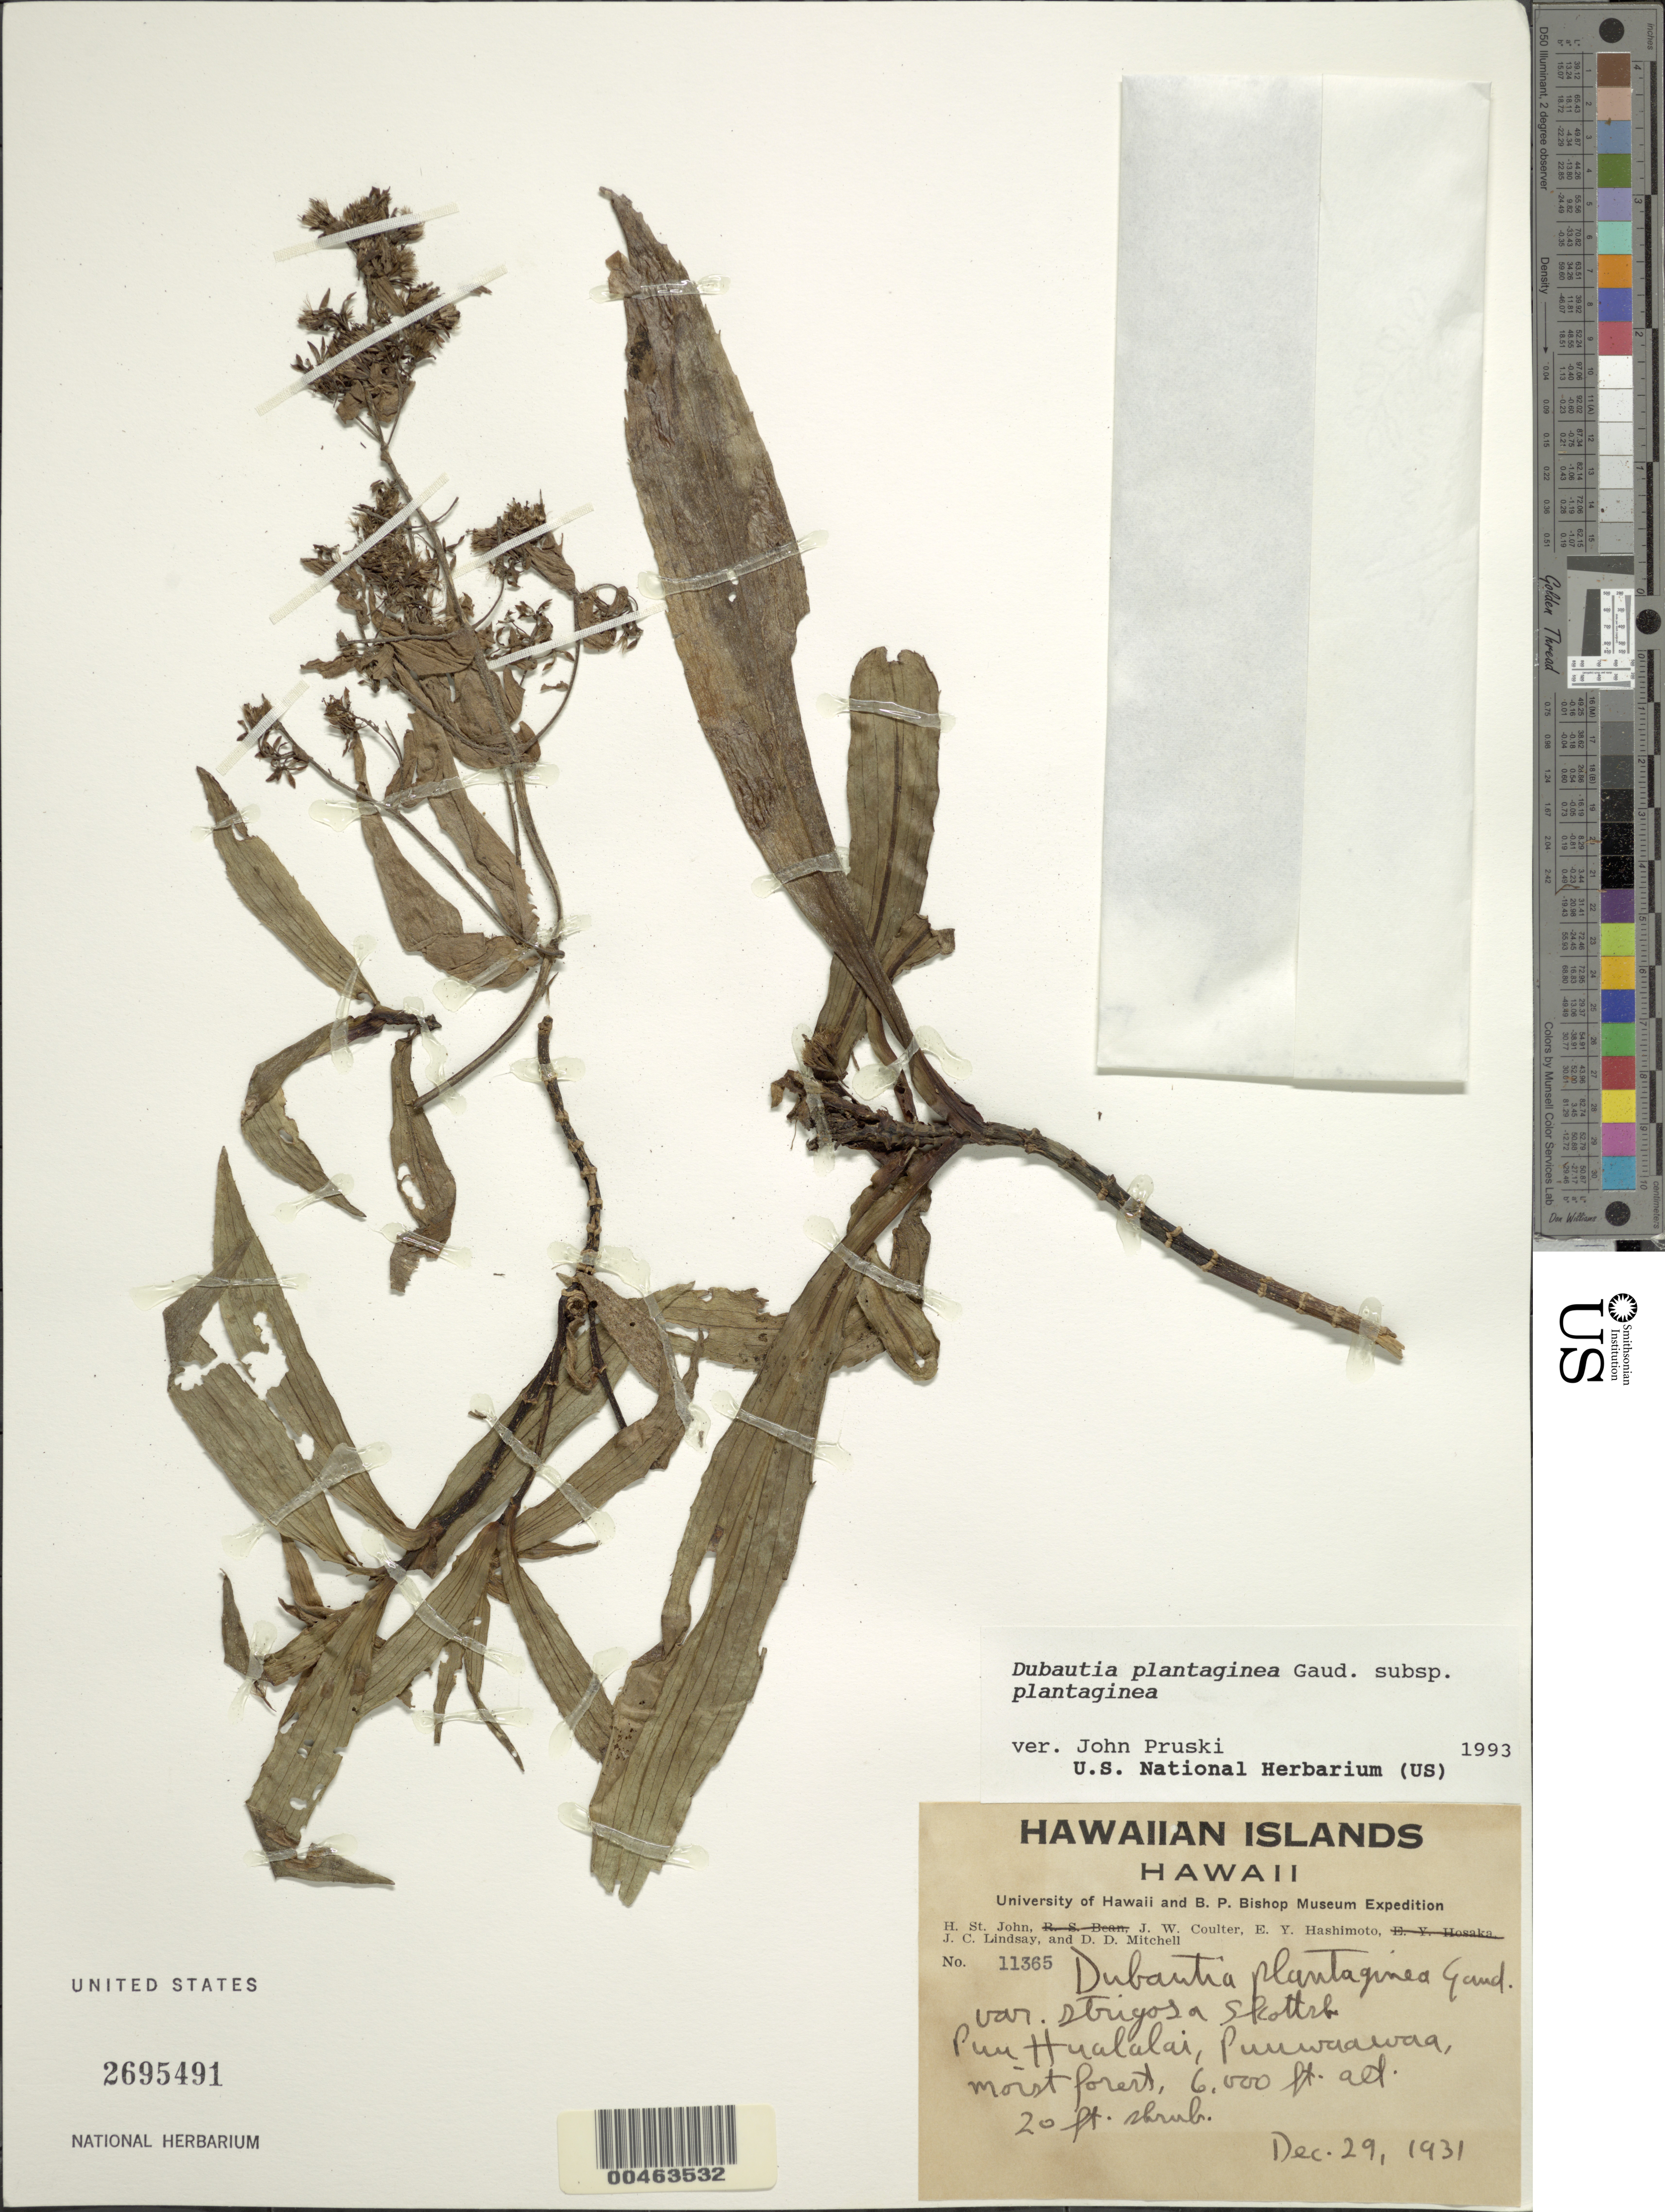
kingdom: Plantae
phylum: Tracheophyta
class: Magnoliopsida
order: Asterales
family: Asteraceae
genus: Dubautia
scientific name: Dubautia plantaginea subsp. plantaginea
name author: Gaudich.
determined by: Pruski, J. F.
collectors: H. St. John, J. W. Coulter & E. Hashimoto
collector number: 11365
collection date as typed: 29 Dec 1931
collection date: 1931-12-29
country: United States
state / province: Hawaii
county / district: Hawaii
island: Hawaii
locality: Pu'u Hualalai, Pu'uwa'awa'a, forest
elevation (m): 1829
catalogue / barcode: US 2695491